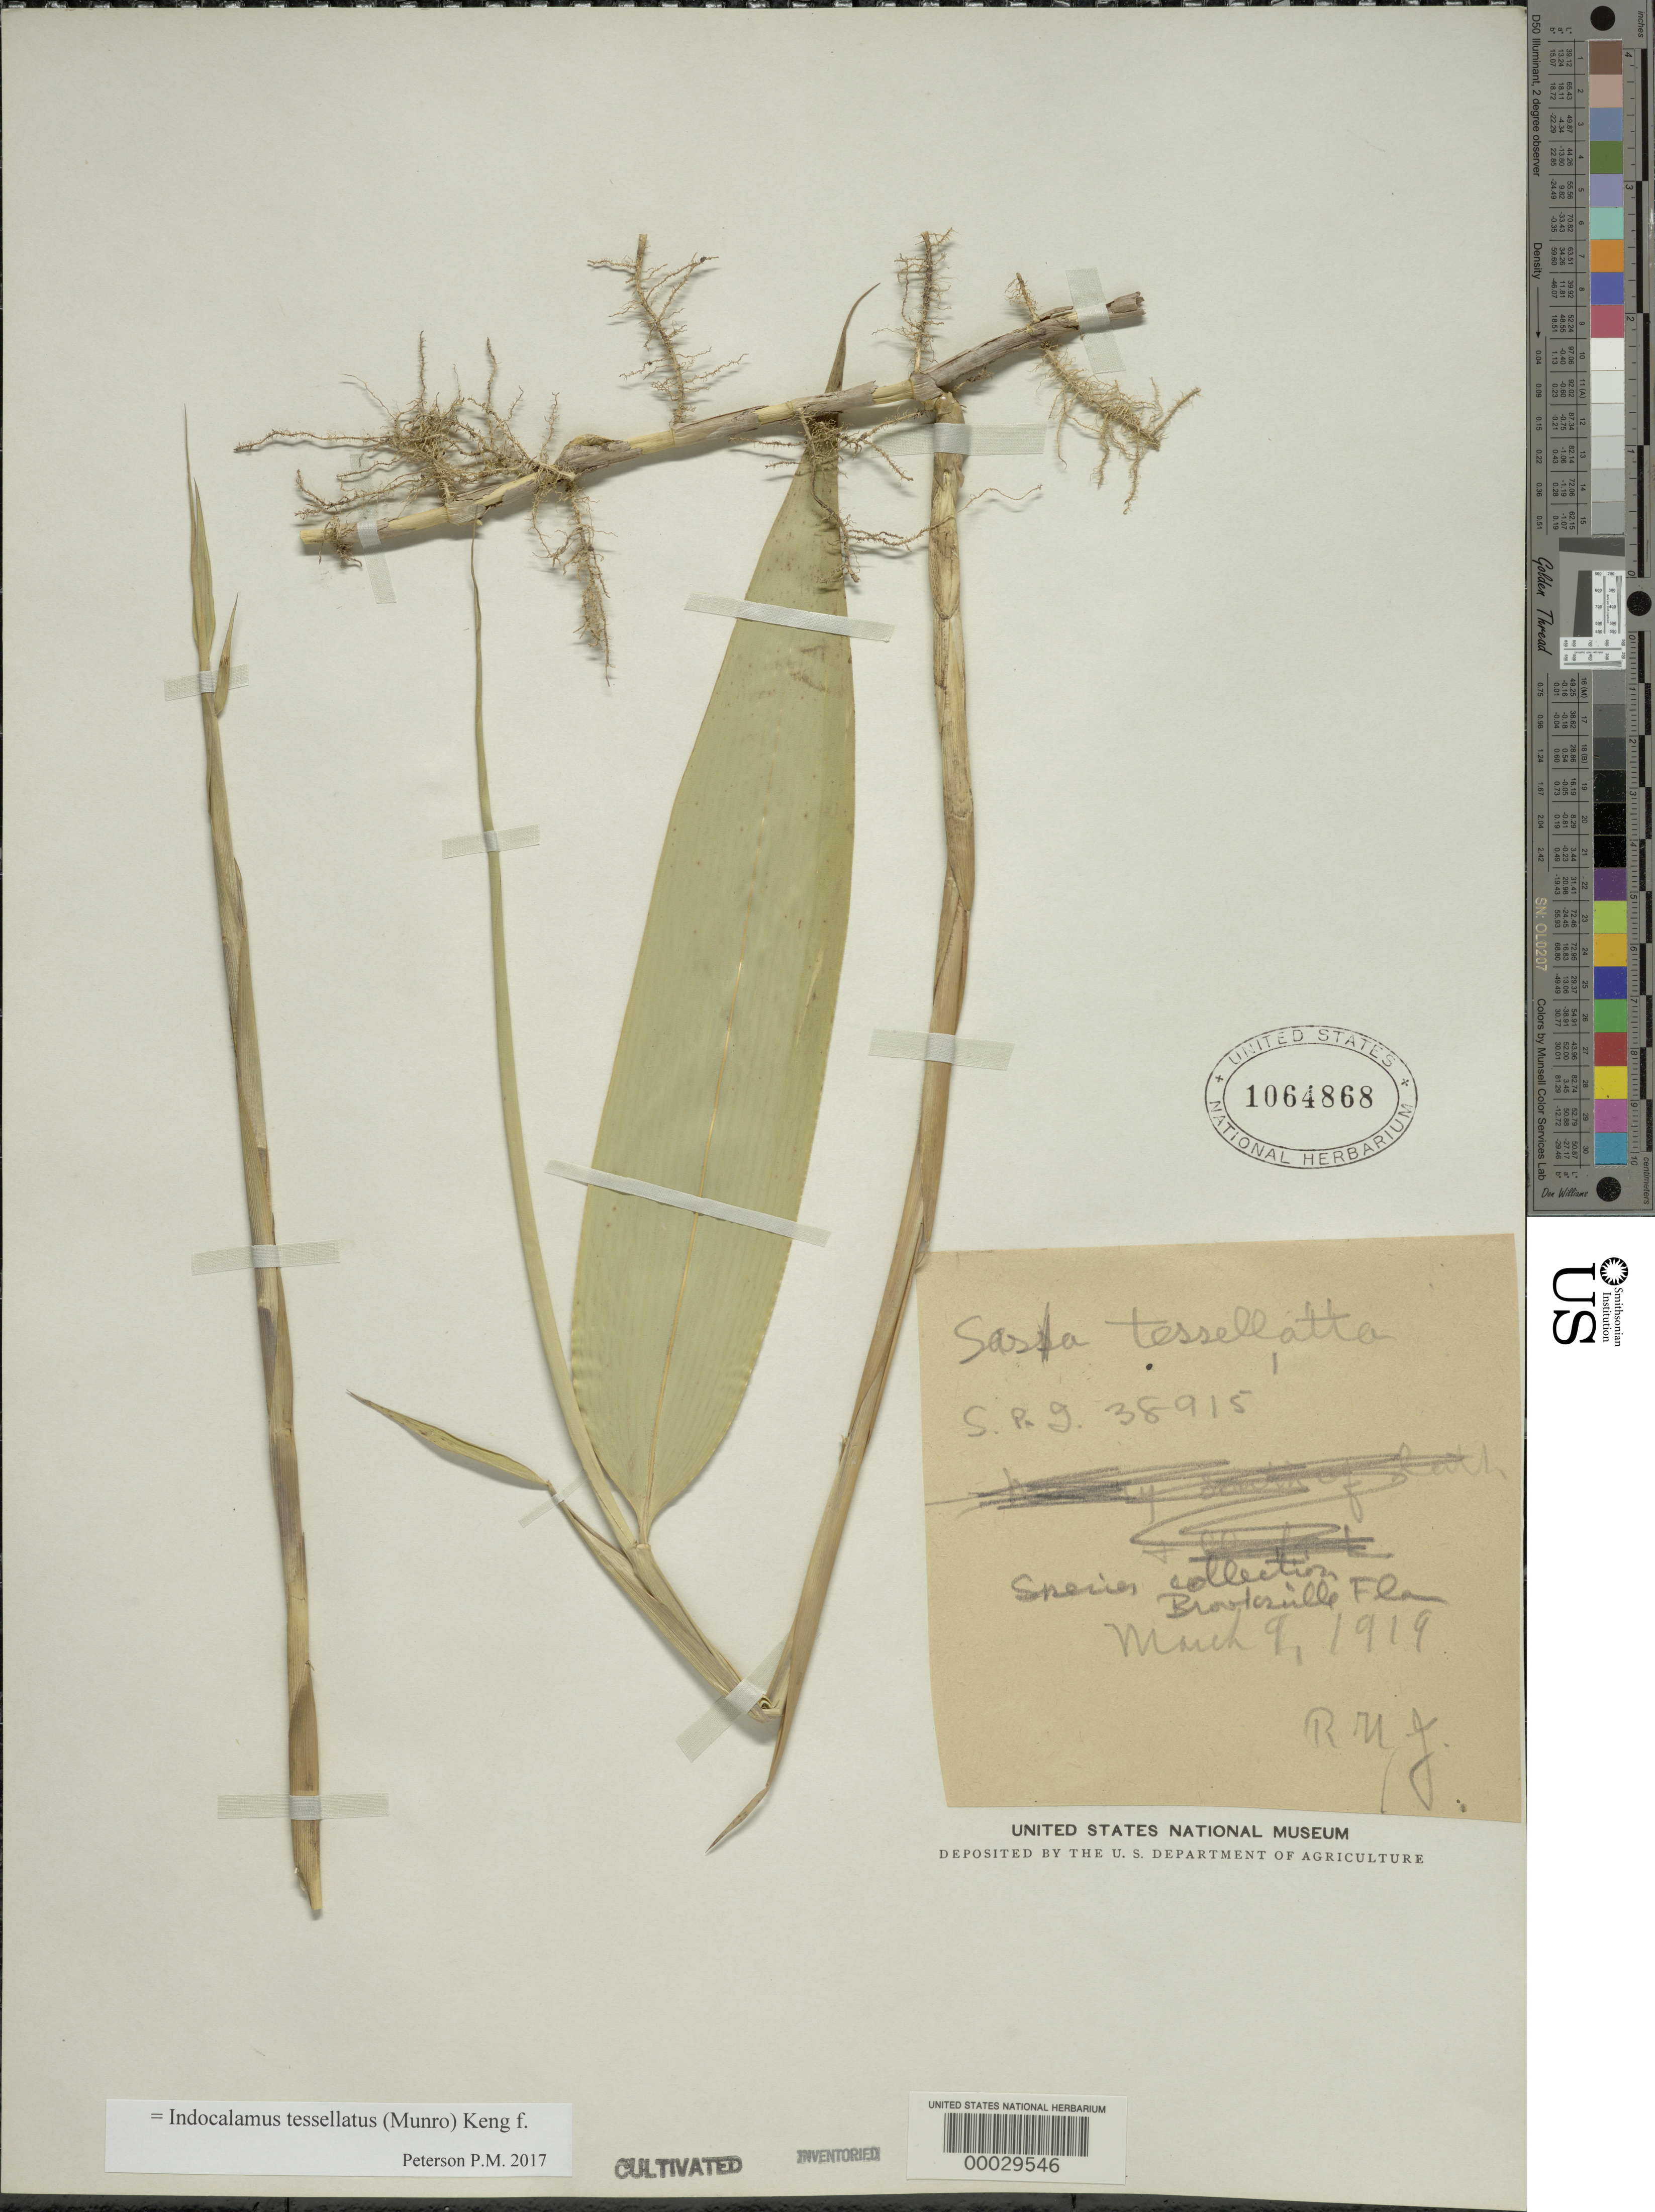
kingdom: Plantae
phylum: Tracheophyta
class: Liliopsida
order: Poales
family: Poaceae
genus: Indocalamus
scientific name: Indocalamus tessellatus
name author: (Munro) Keng f.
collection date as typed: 09 Mar 1919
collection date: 1919-03-09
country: United States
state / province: Florida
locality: Brooksville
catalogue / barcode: US 1064868